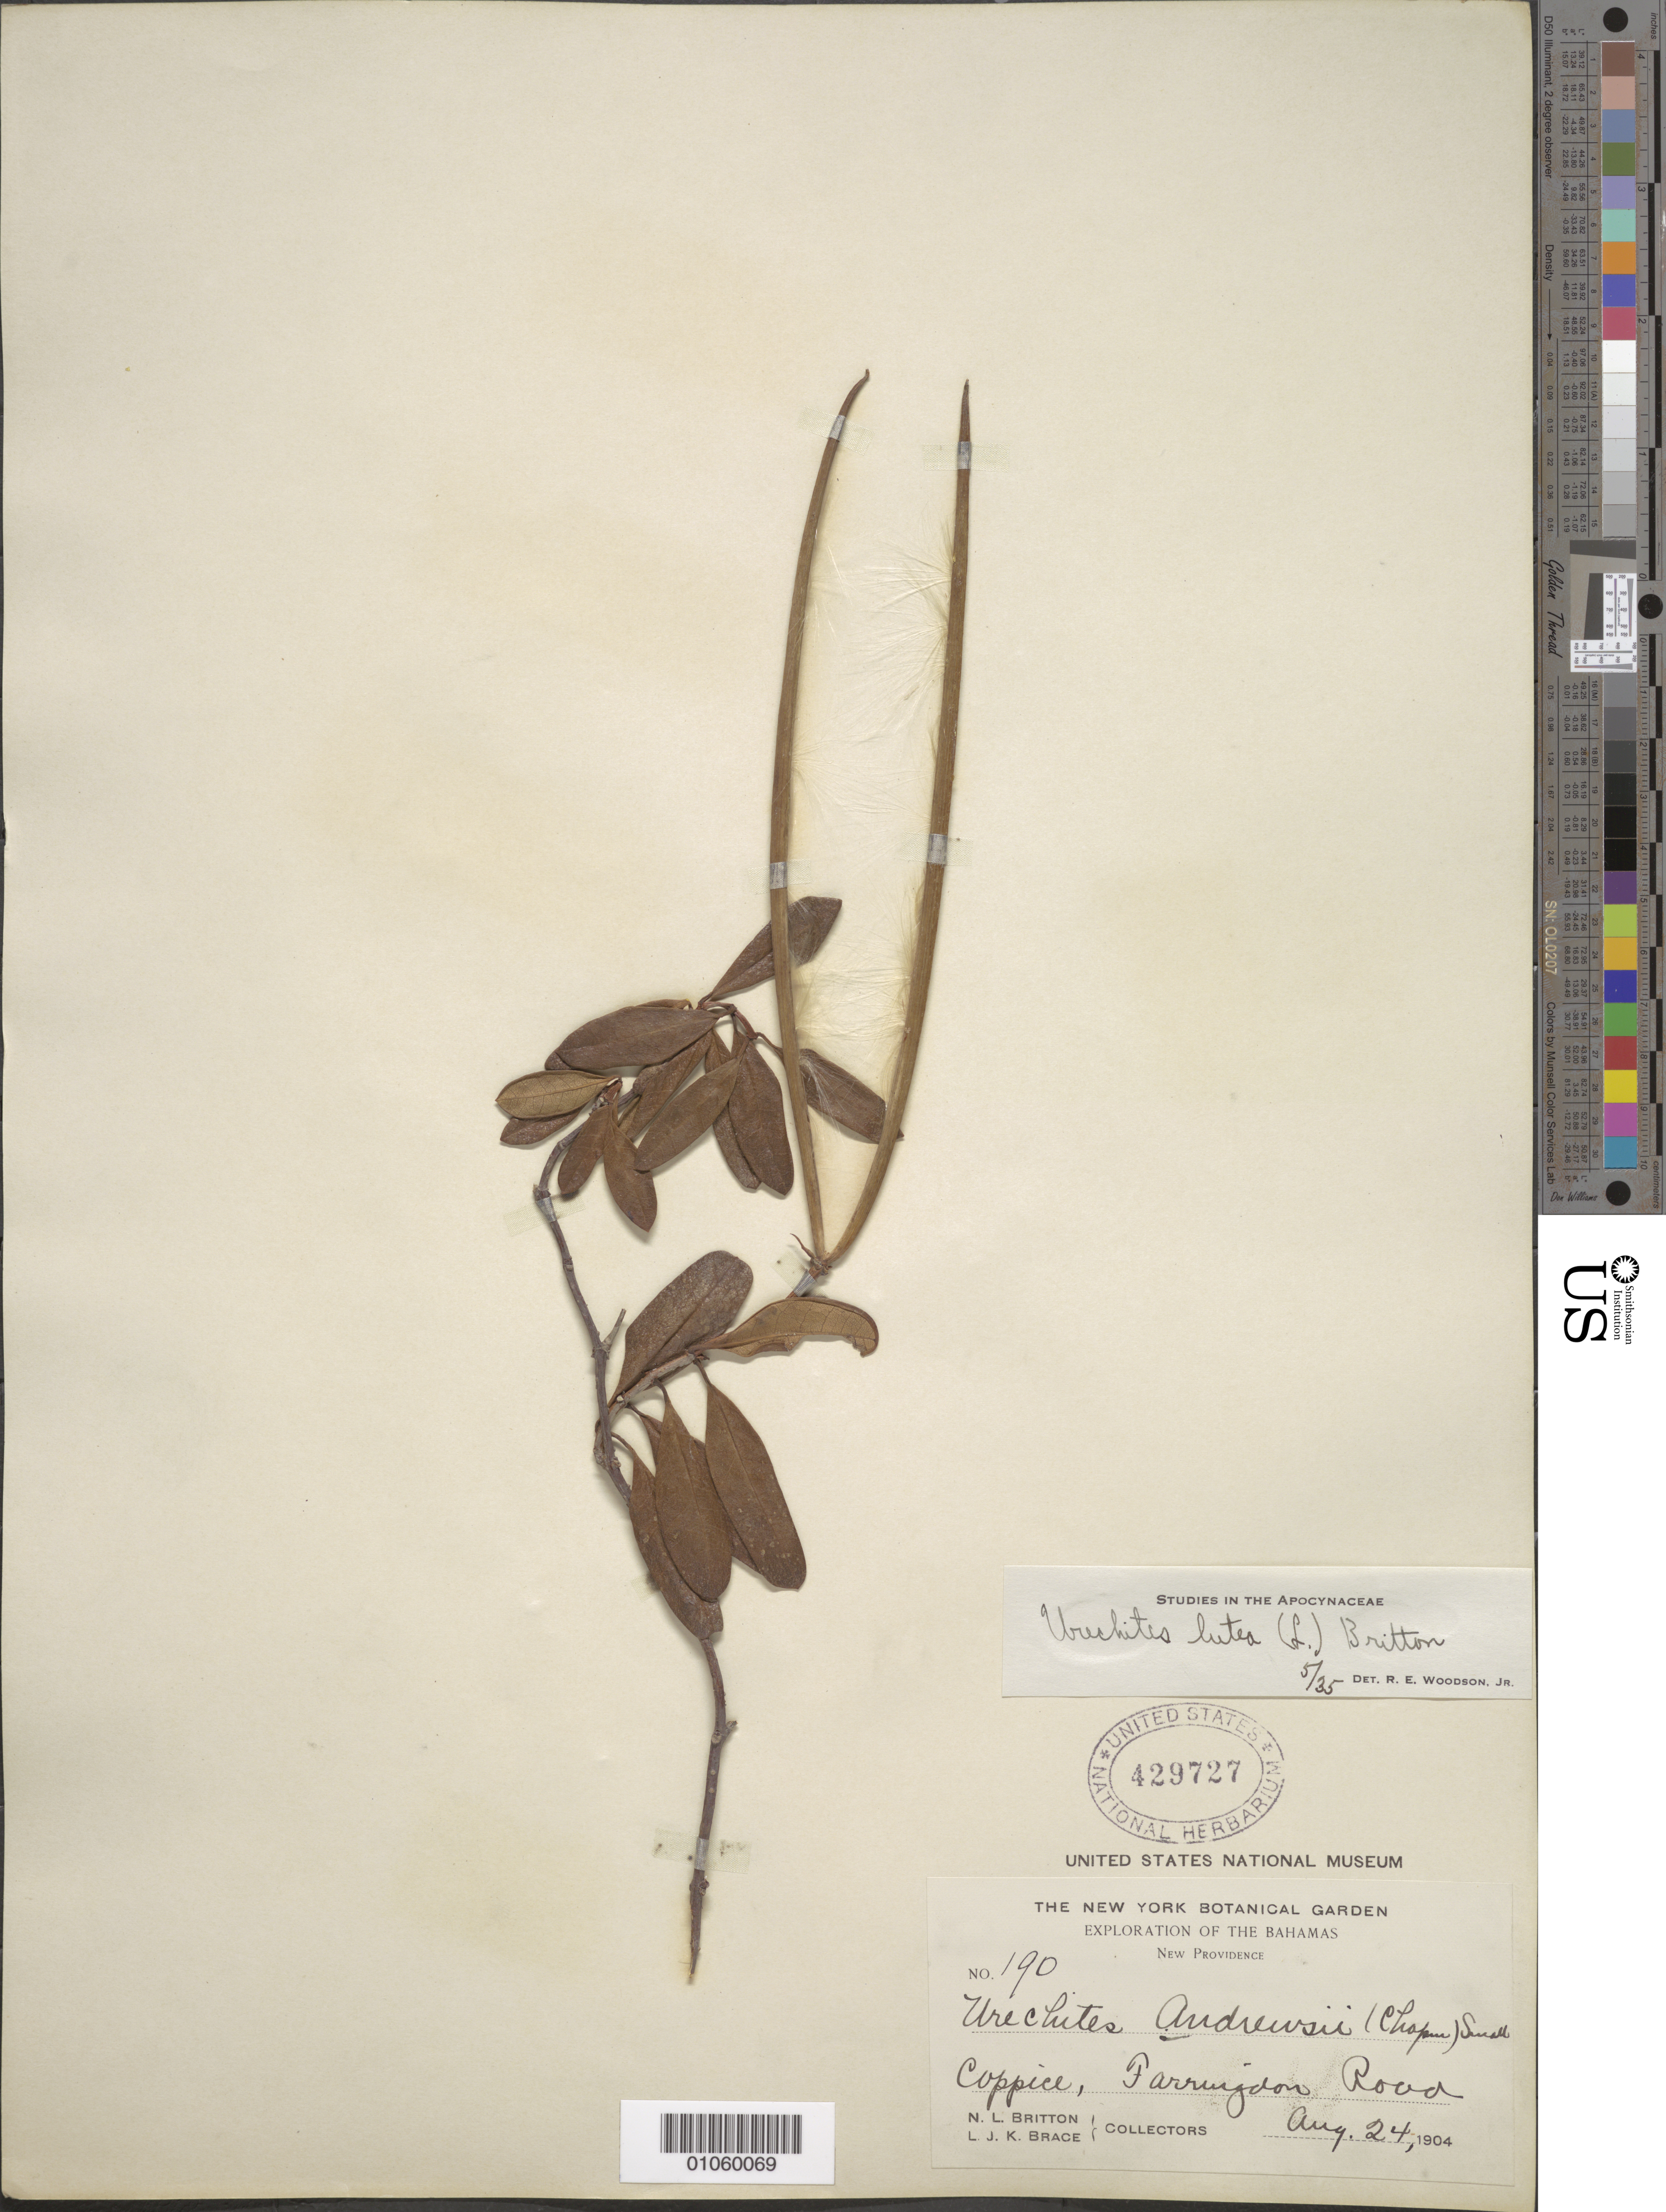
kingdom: Plantae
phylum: Tracheophyta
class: Magnoliopsida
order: Gentianales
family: Apocynaceae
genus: Urechites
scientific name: Urechites lutea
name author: (L.) Britton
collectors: N. Britton & L. J. K. Brace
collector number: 190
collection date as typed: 24 Aug 1904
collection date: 1904-08-24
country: Bahamas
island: New Providence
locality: Farringdon Road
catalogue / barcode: US 429727